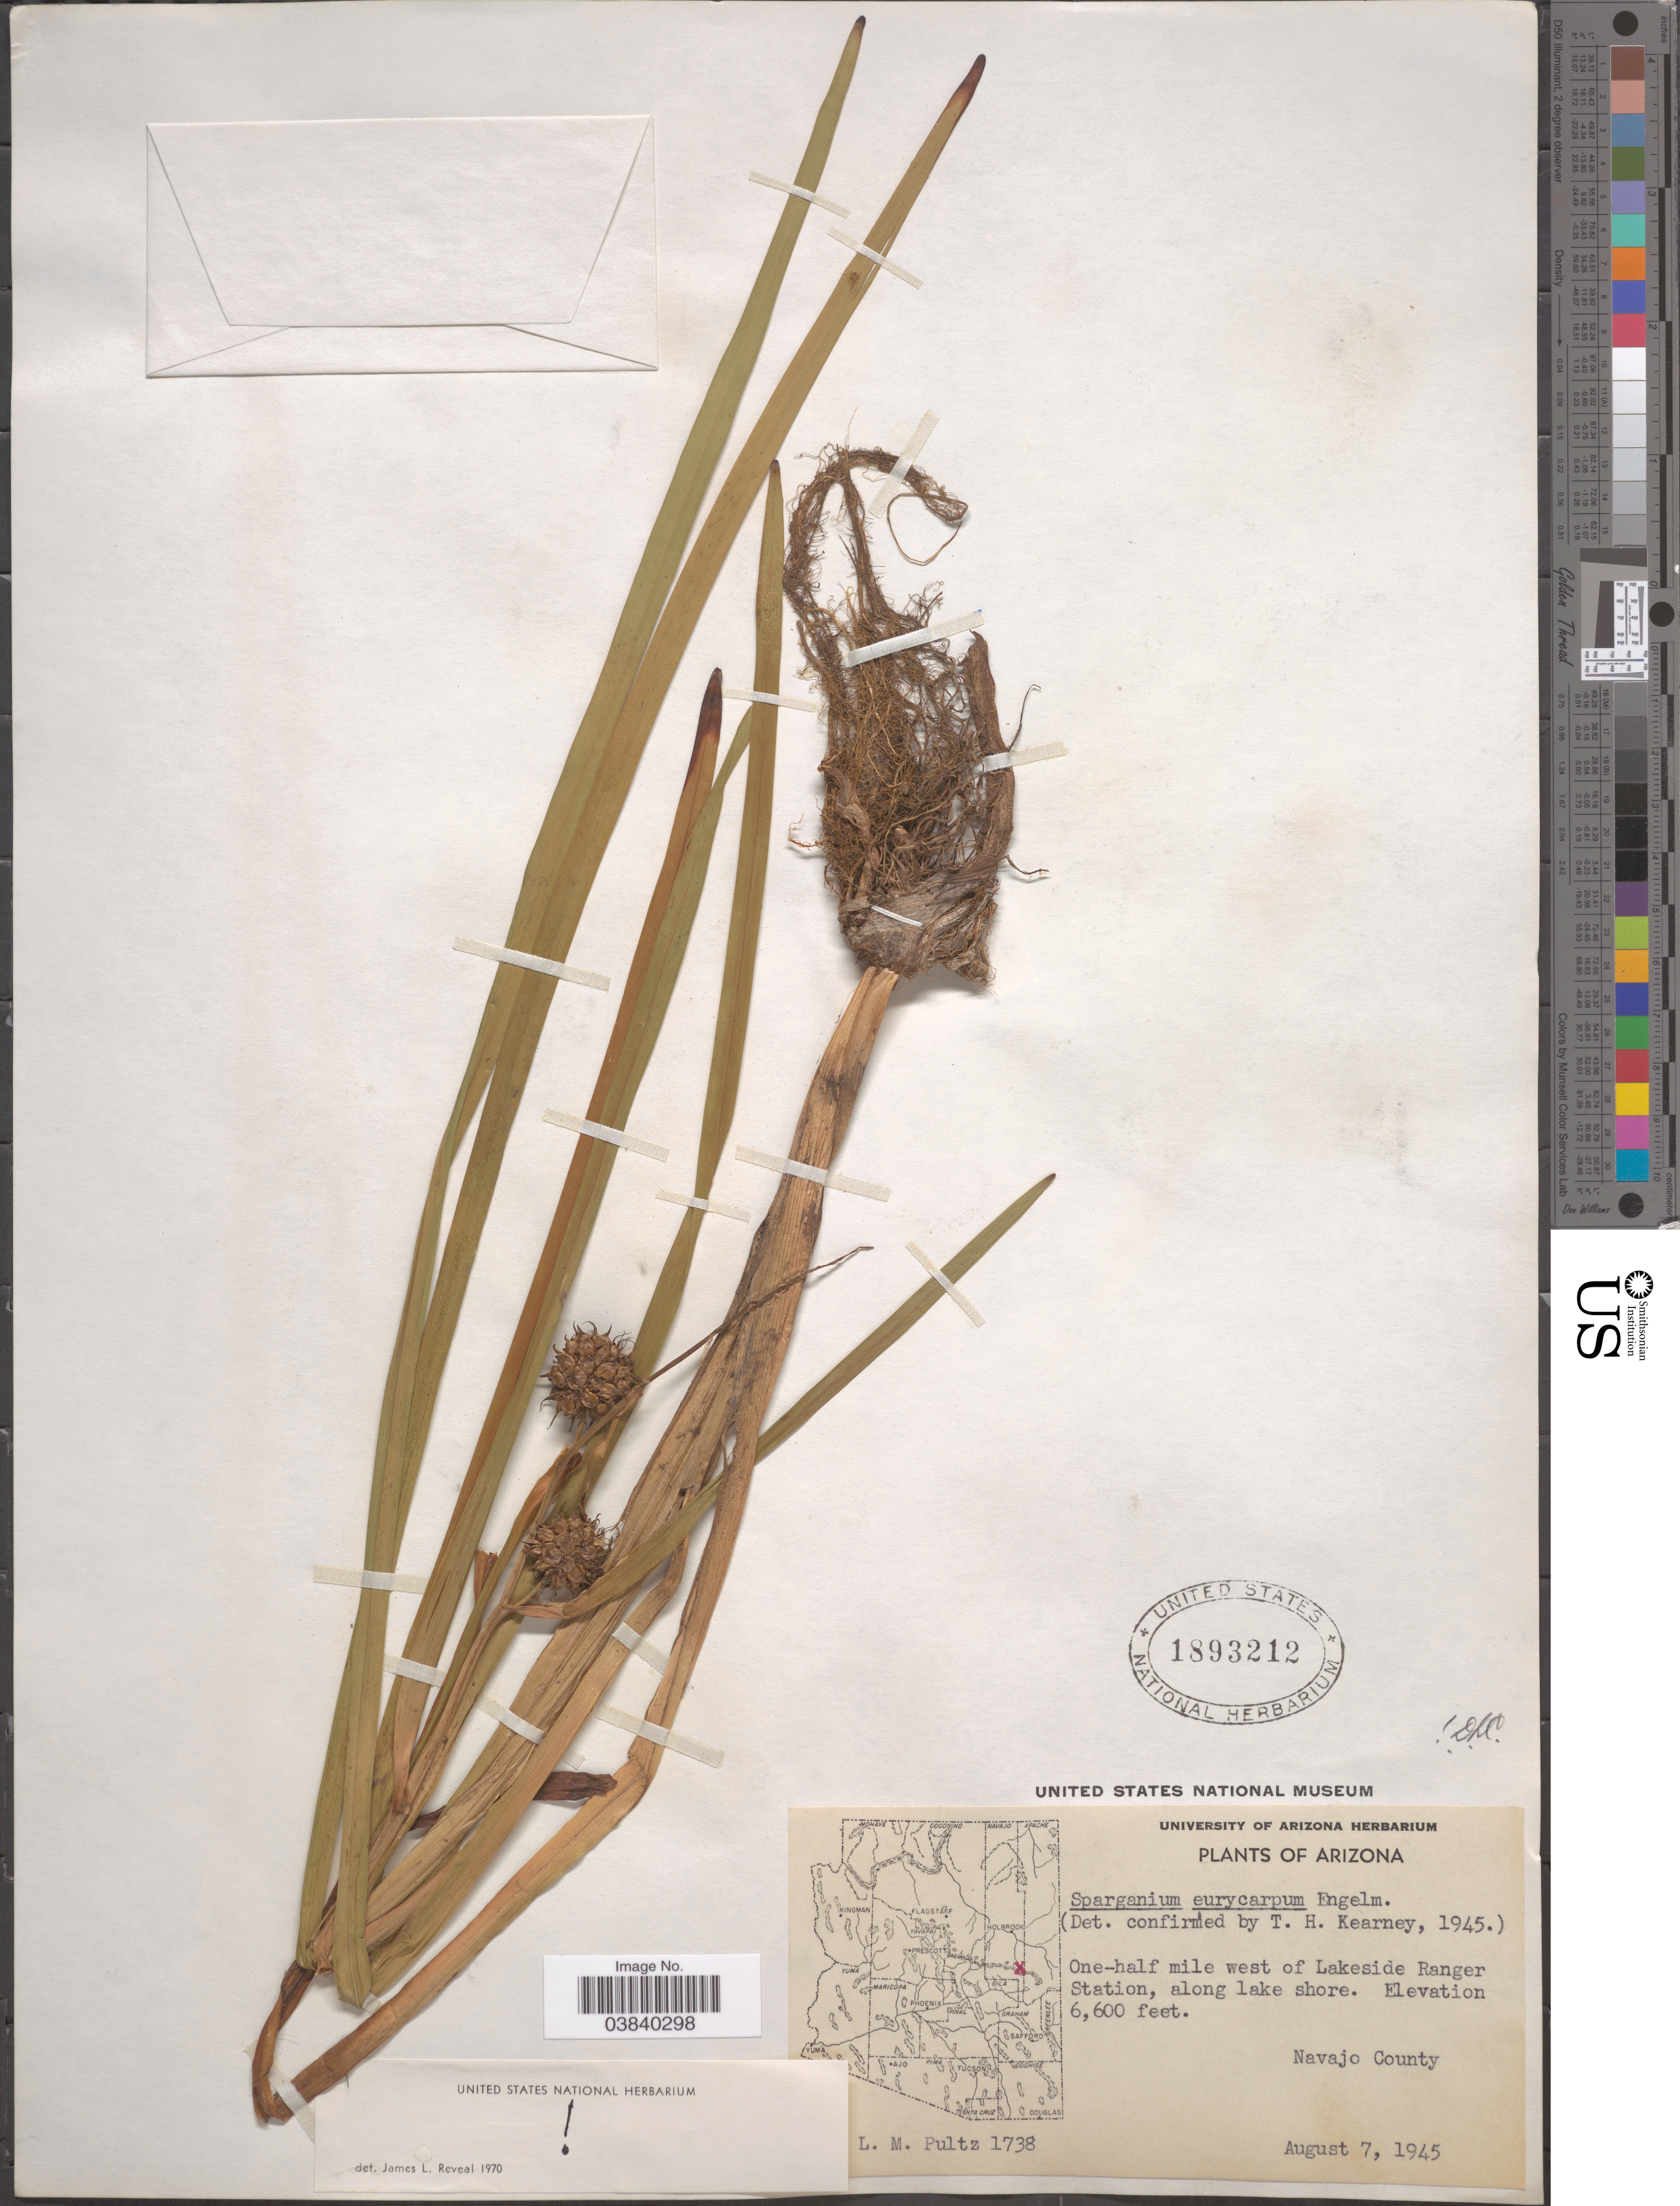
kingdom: Plantae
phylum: Tracheophyta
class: Liliopsida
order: Poales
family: Typhaceae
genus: Sparganium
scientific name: Sparganium eurycarpum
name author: Engelm.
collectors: L. Pultz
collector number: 1738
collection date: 1945-08-07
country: United States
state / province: Arizona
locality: One-half mile west of Lakeside Ranger Station, along lake shore. Navajo County.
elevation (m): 2012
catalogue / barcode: US 1893212